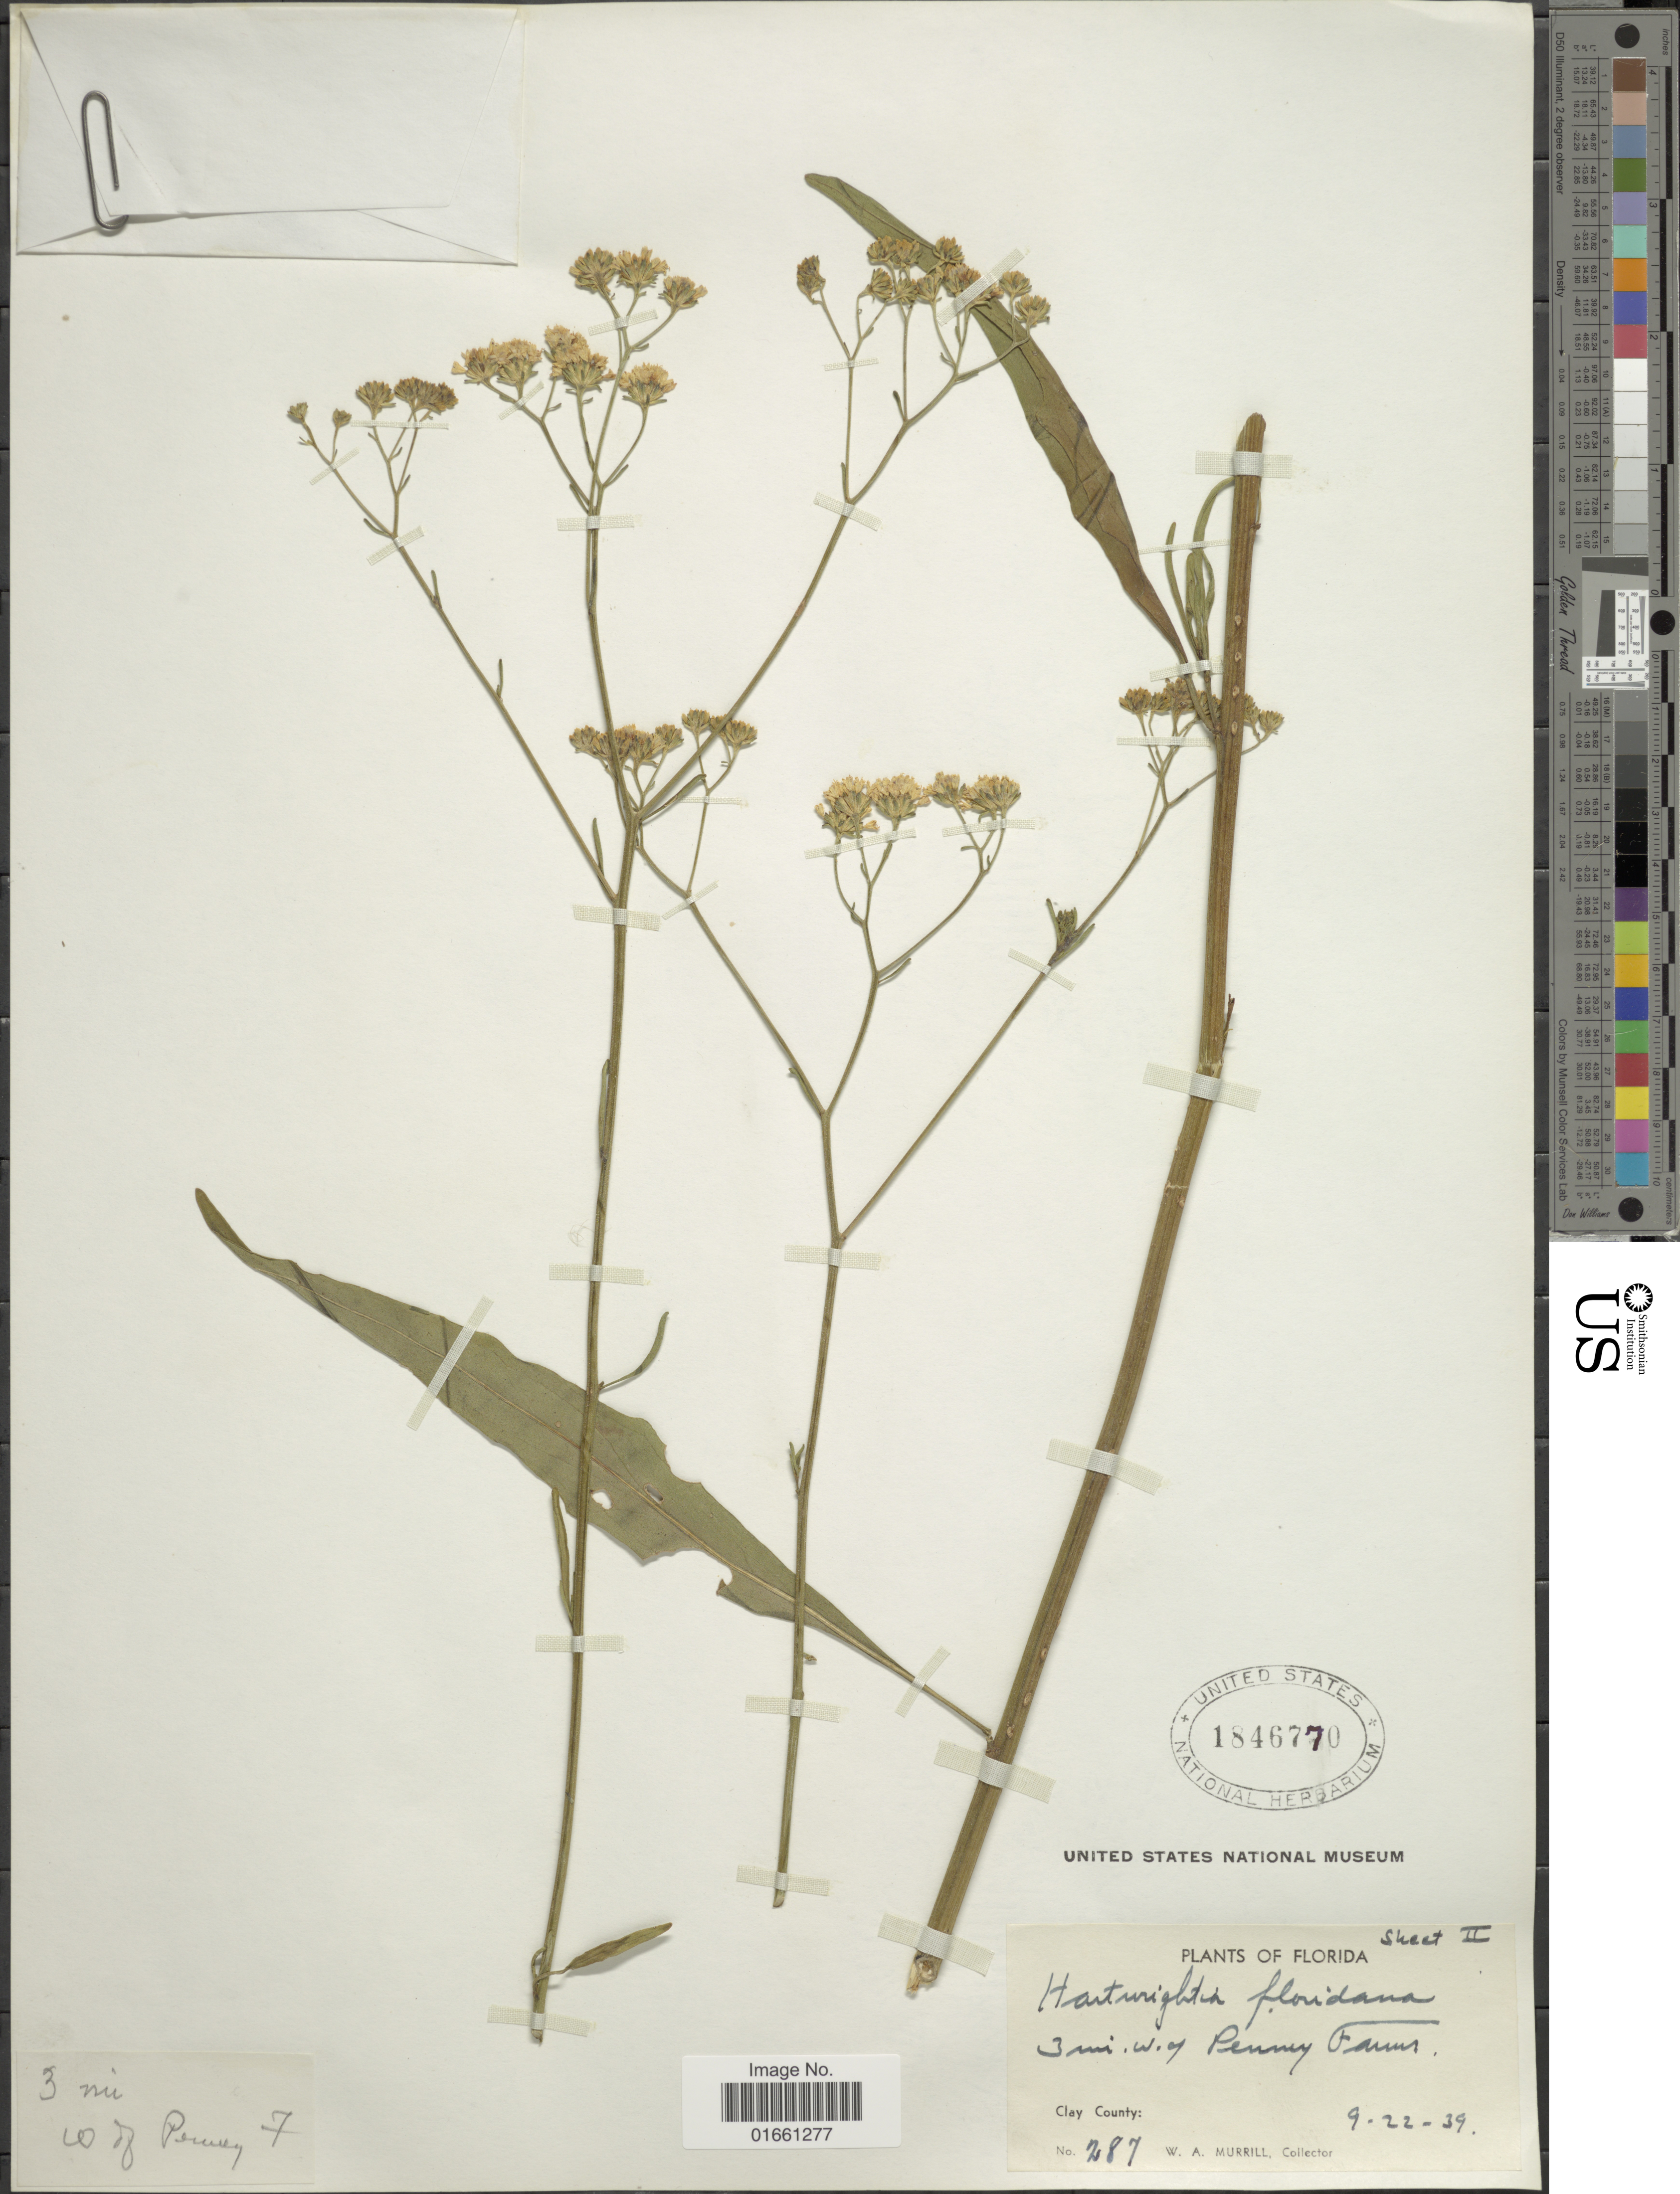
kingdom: Plantae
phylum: Tracheophyta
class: Magnoliopsida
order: Asterales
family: Asteraceae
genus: Hartwrightia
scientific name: Hartwrightia floridana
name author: A. Gray ex S. Watson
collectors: W. A. Murrill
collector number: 287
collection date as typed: Transcribed d/m/y: 22/9/39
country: United States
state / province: Florida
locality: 3 mi W.of Penny Farms, Clay County.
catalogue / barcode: US 1846770